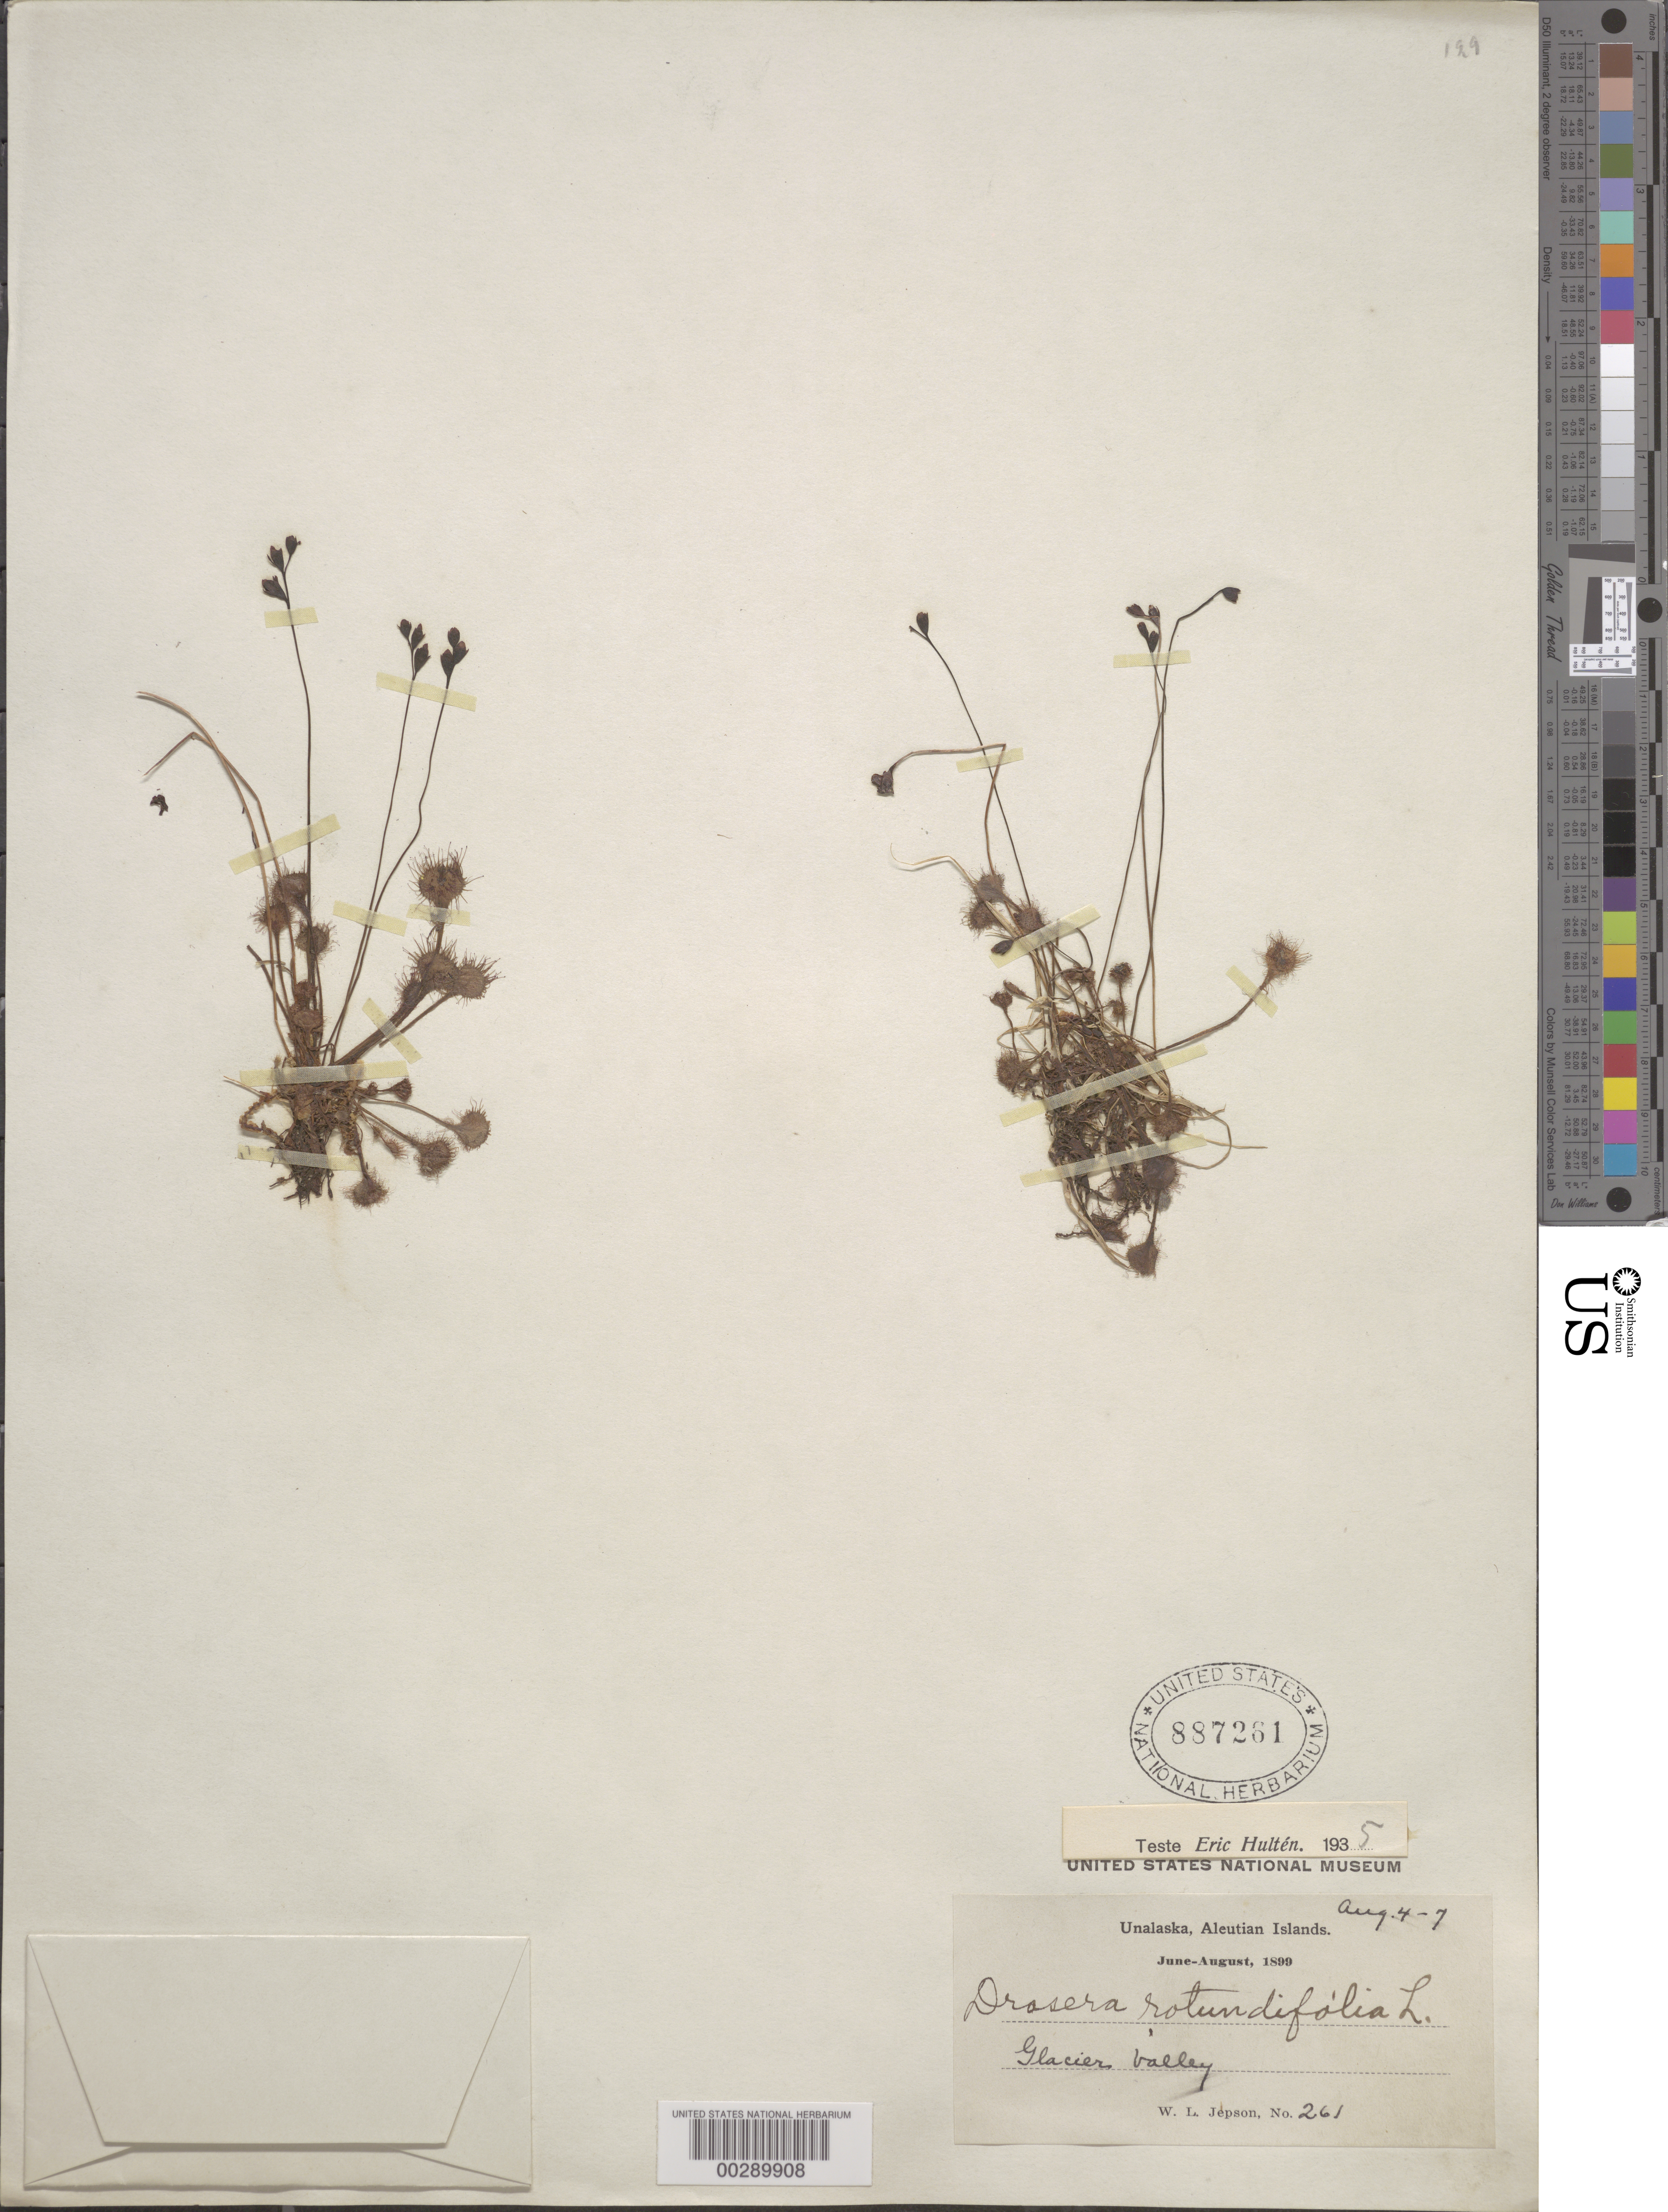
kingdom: Plantae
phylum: Tracheophyta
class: Magnoliopsida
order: Caryophyllales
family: Droseraceae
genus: Drosera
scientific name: Drosera rotundifolia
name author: L.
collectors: W. L. Jepson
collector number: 261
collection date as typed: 04 Aug 1899 to 07 Aug 1899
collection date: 1899-08-04/1899-08-07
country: United States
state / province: Alaska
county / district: Aleutians West Census Area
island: Unalaska Island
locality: Unalaska, glacier valley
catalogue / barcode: US 887261